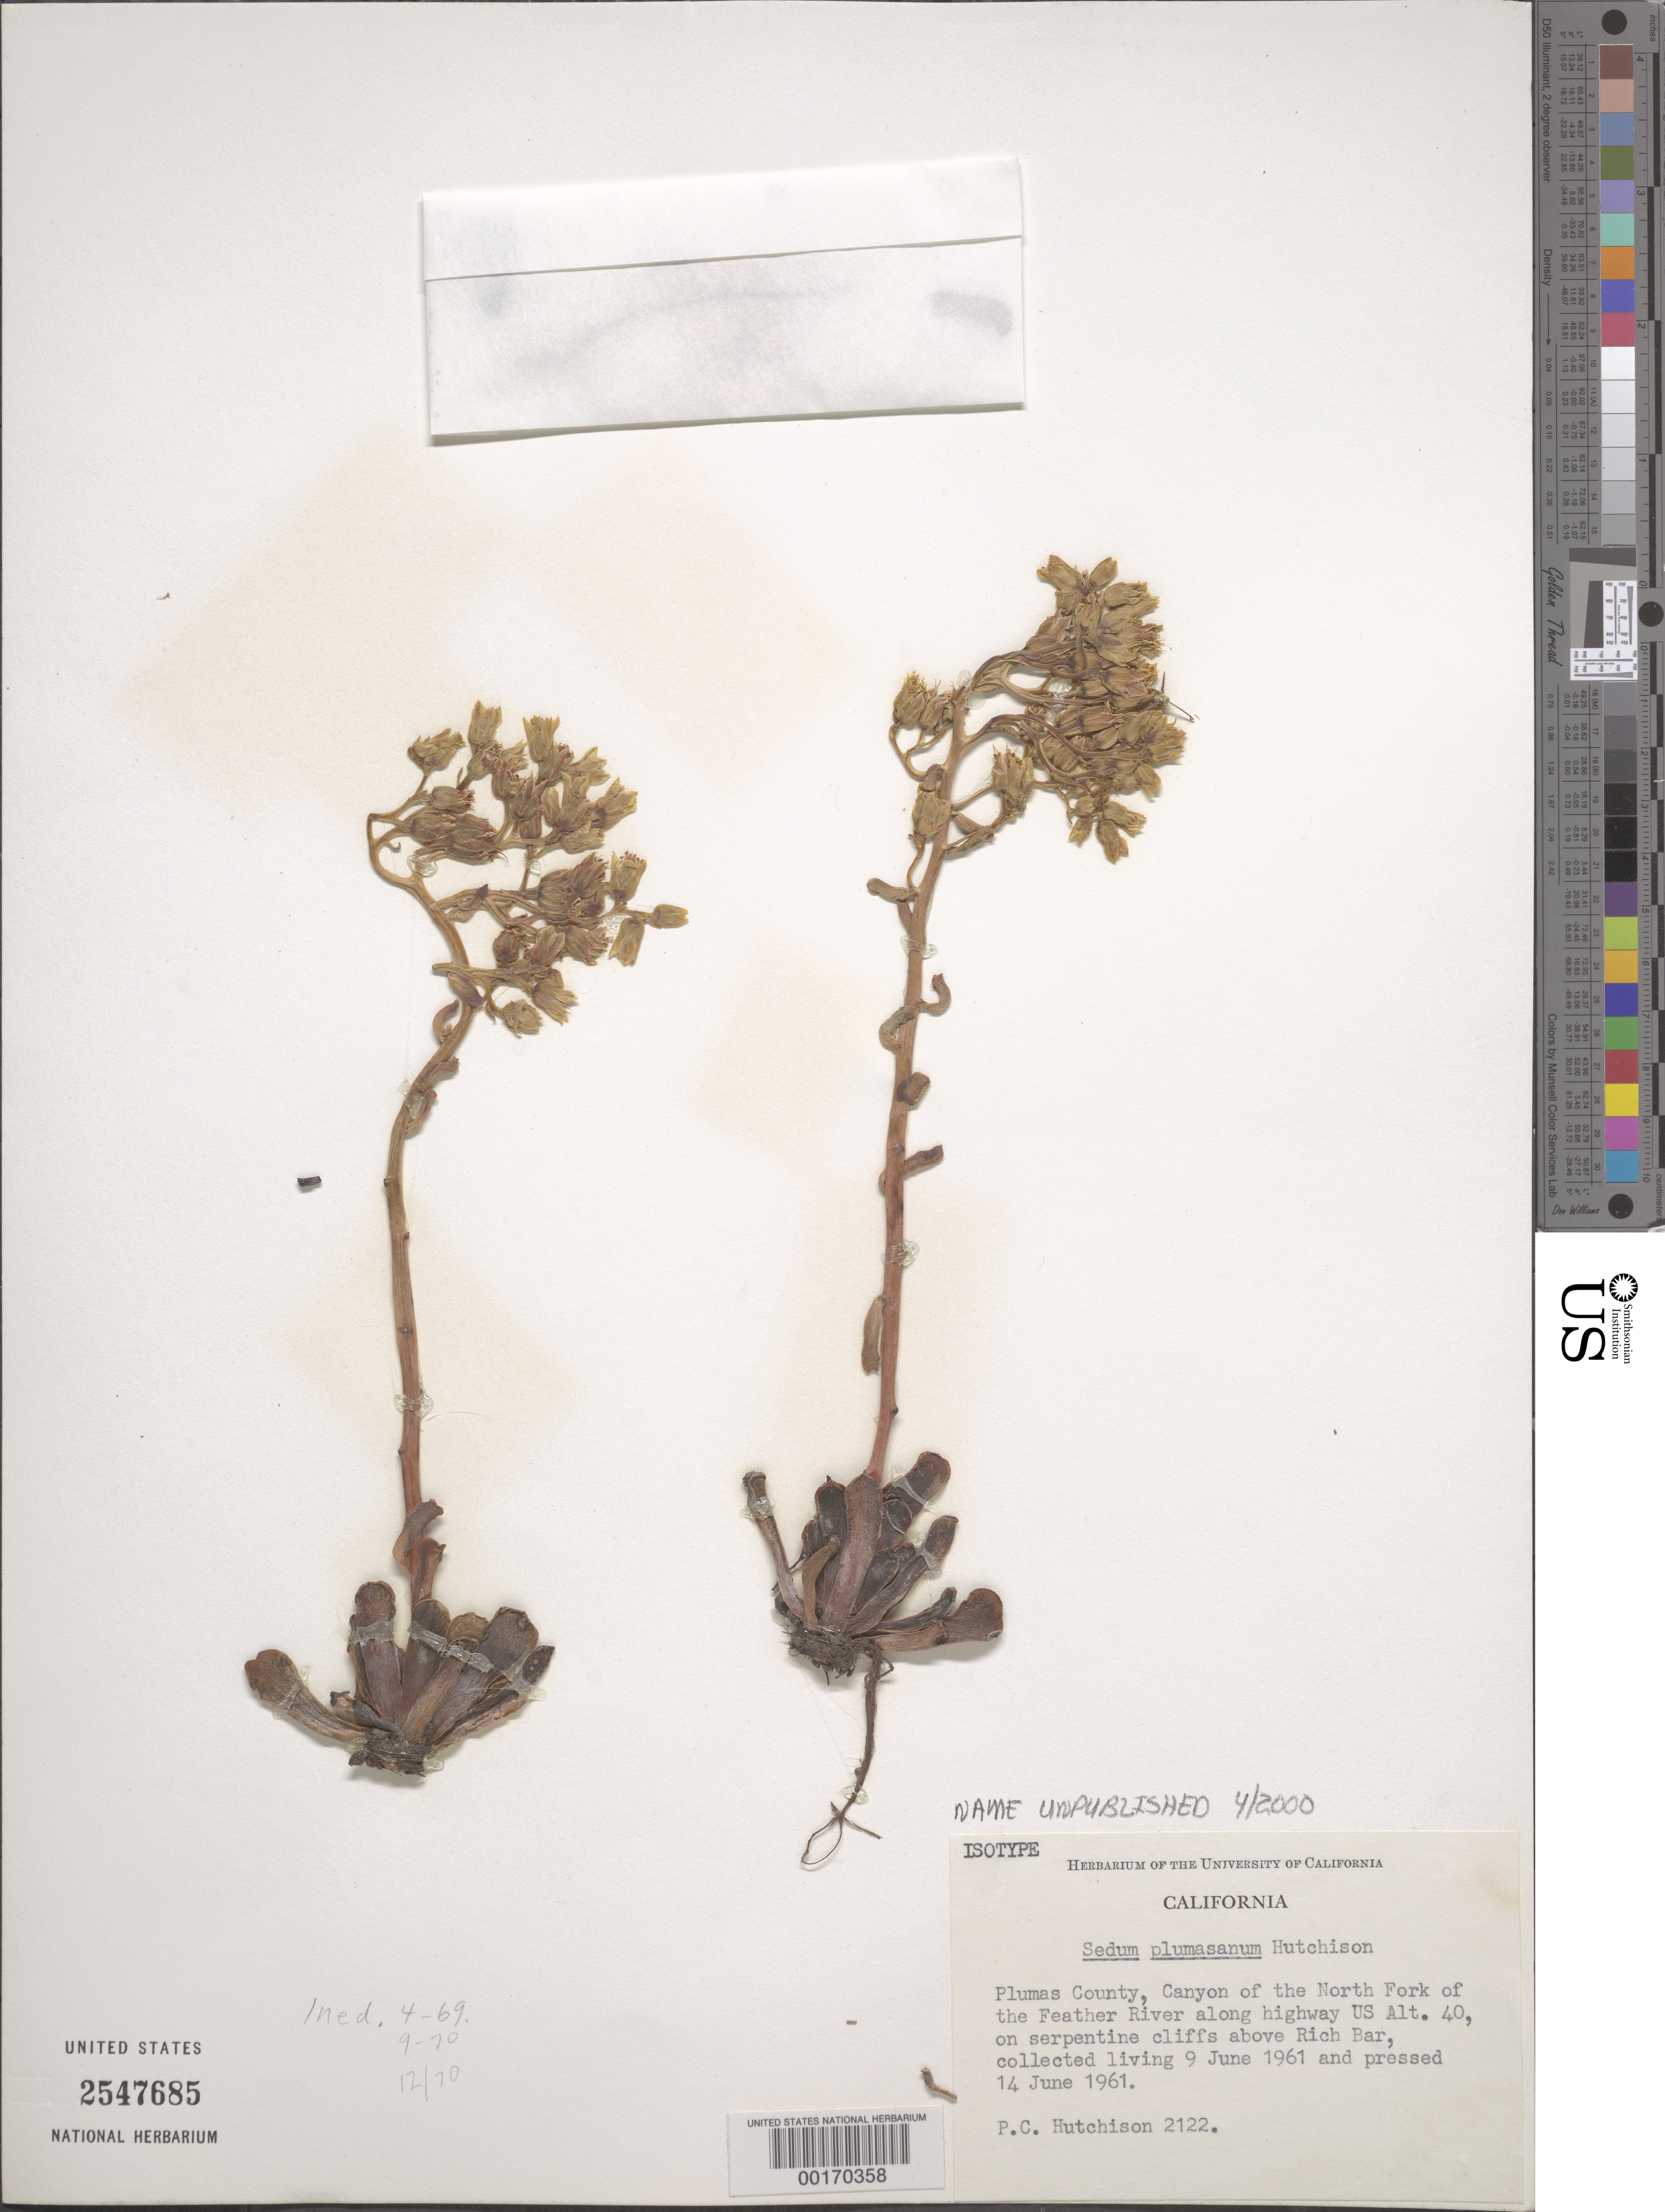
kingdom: Plantae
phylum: Tracheophyta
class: Magnoliopsida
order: Saxifragales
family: Crassulaceae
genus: Sedum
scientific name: Sedum sp.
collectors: P. C. Hutchison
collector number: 2122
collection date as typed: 09 Jun 1961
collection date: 1961-06-09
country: United States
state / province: California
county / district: Plumas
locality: Canyon of north fork of feather river along highway us alt. 40, serpentine cliffs above rich bar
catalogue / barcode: US 2547685